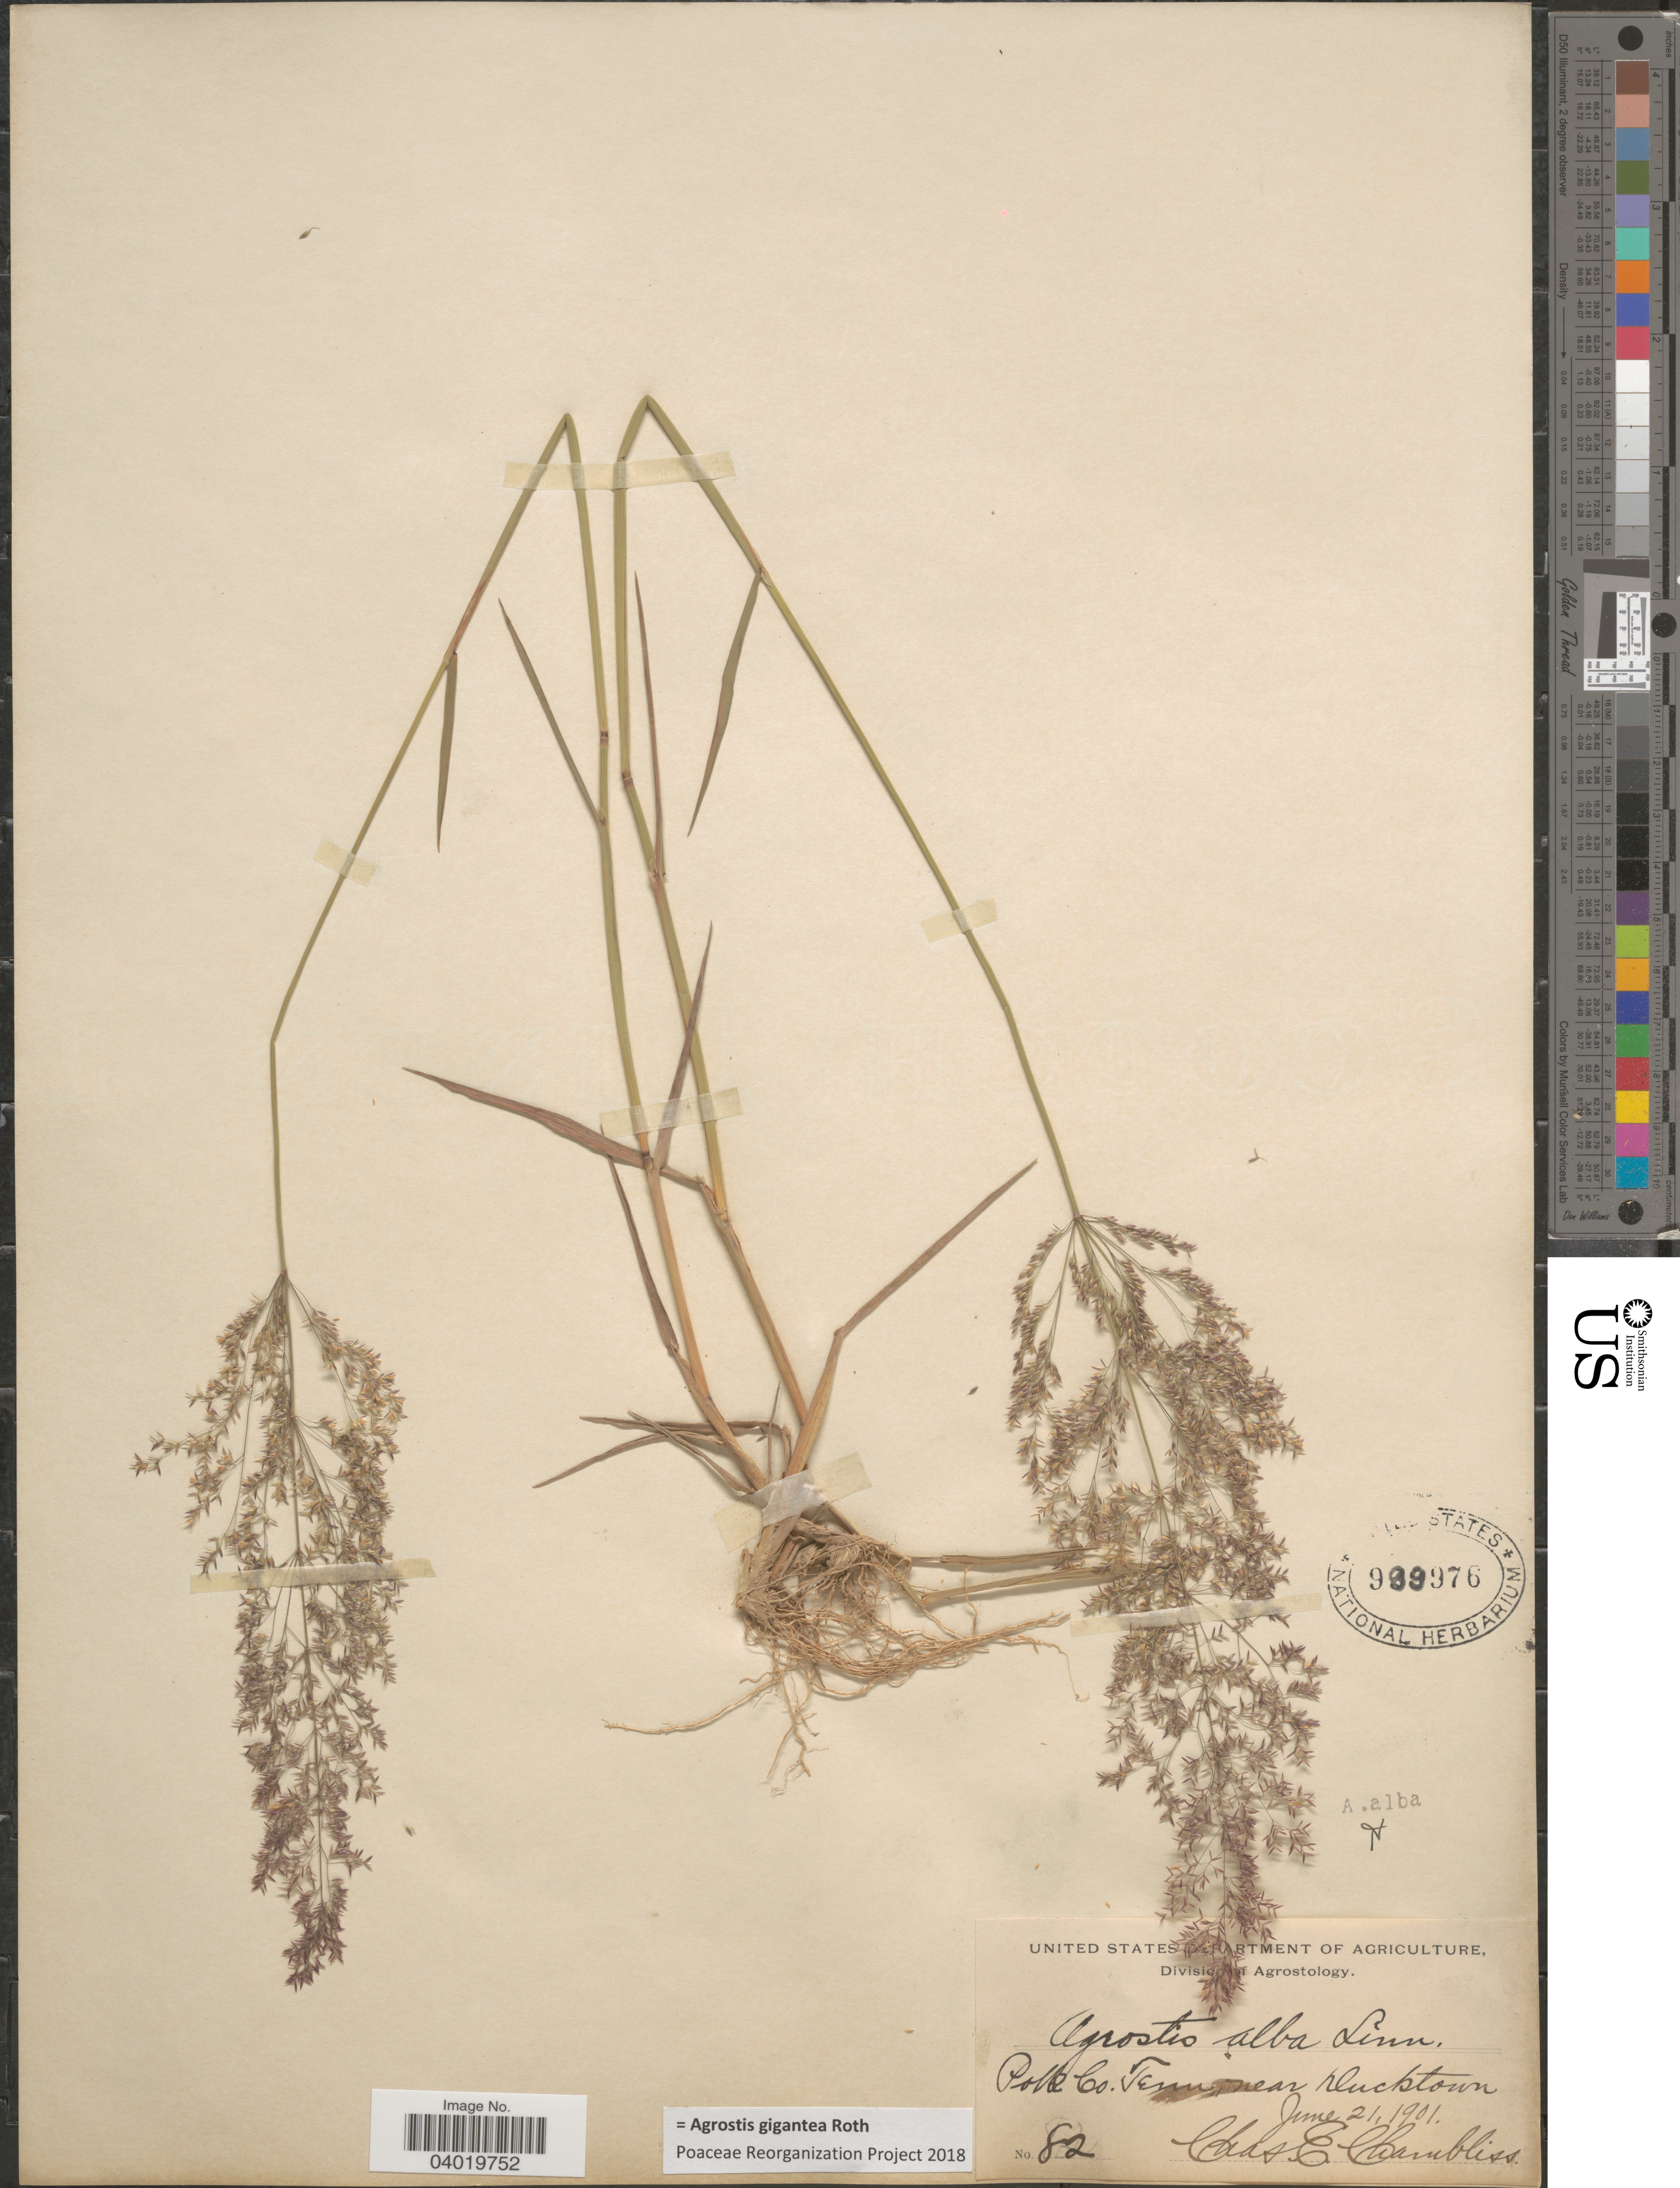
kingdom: Plantae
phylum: Tracheophyta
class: Liliopsida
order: Poales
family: Poaceae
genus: Agrostis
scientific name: Agrostis gigantea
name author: Roth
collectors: C. Chambliss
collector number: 82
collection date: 1901-06-21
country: United States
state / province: Tennessee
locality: Polk Co., near Ducktown.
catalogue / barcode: US 999976